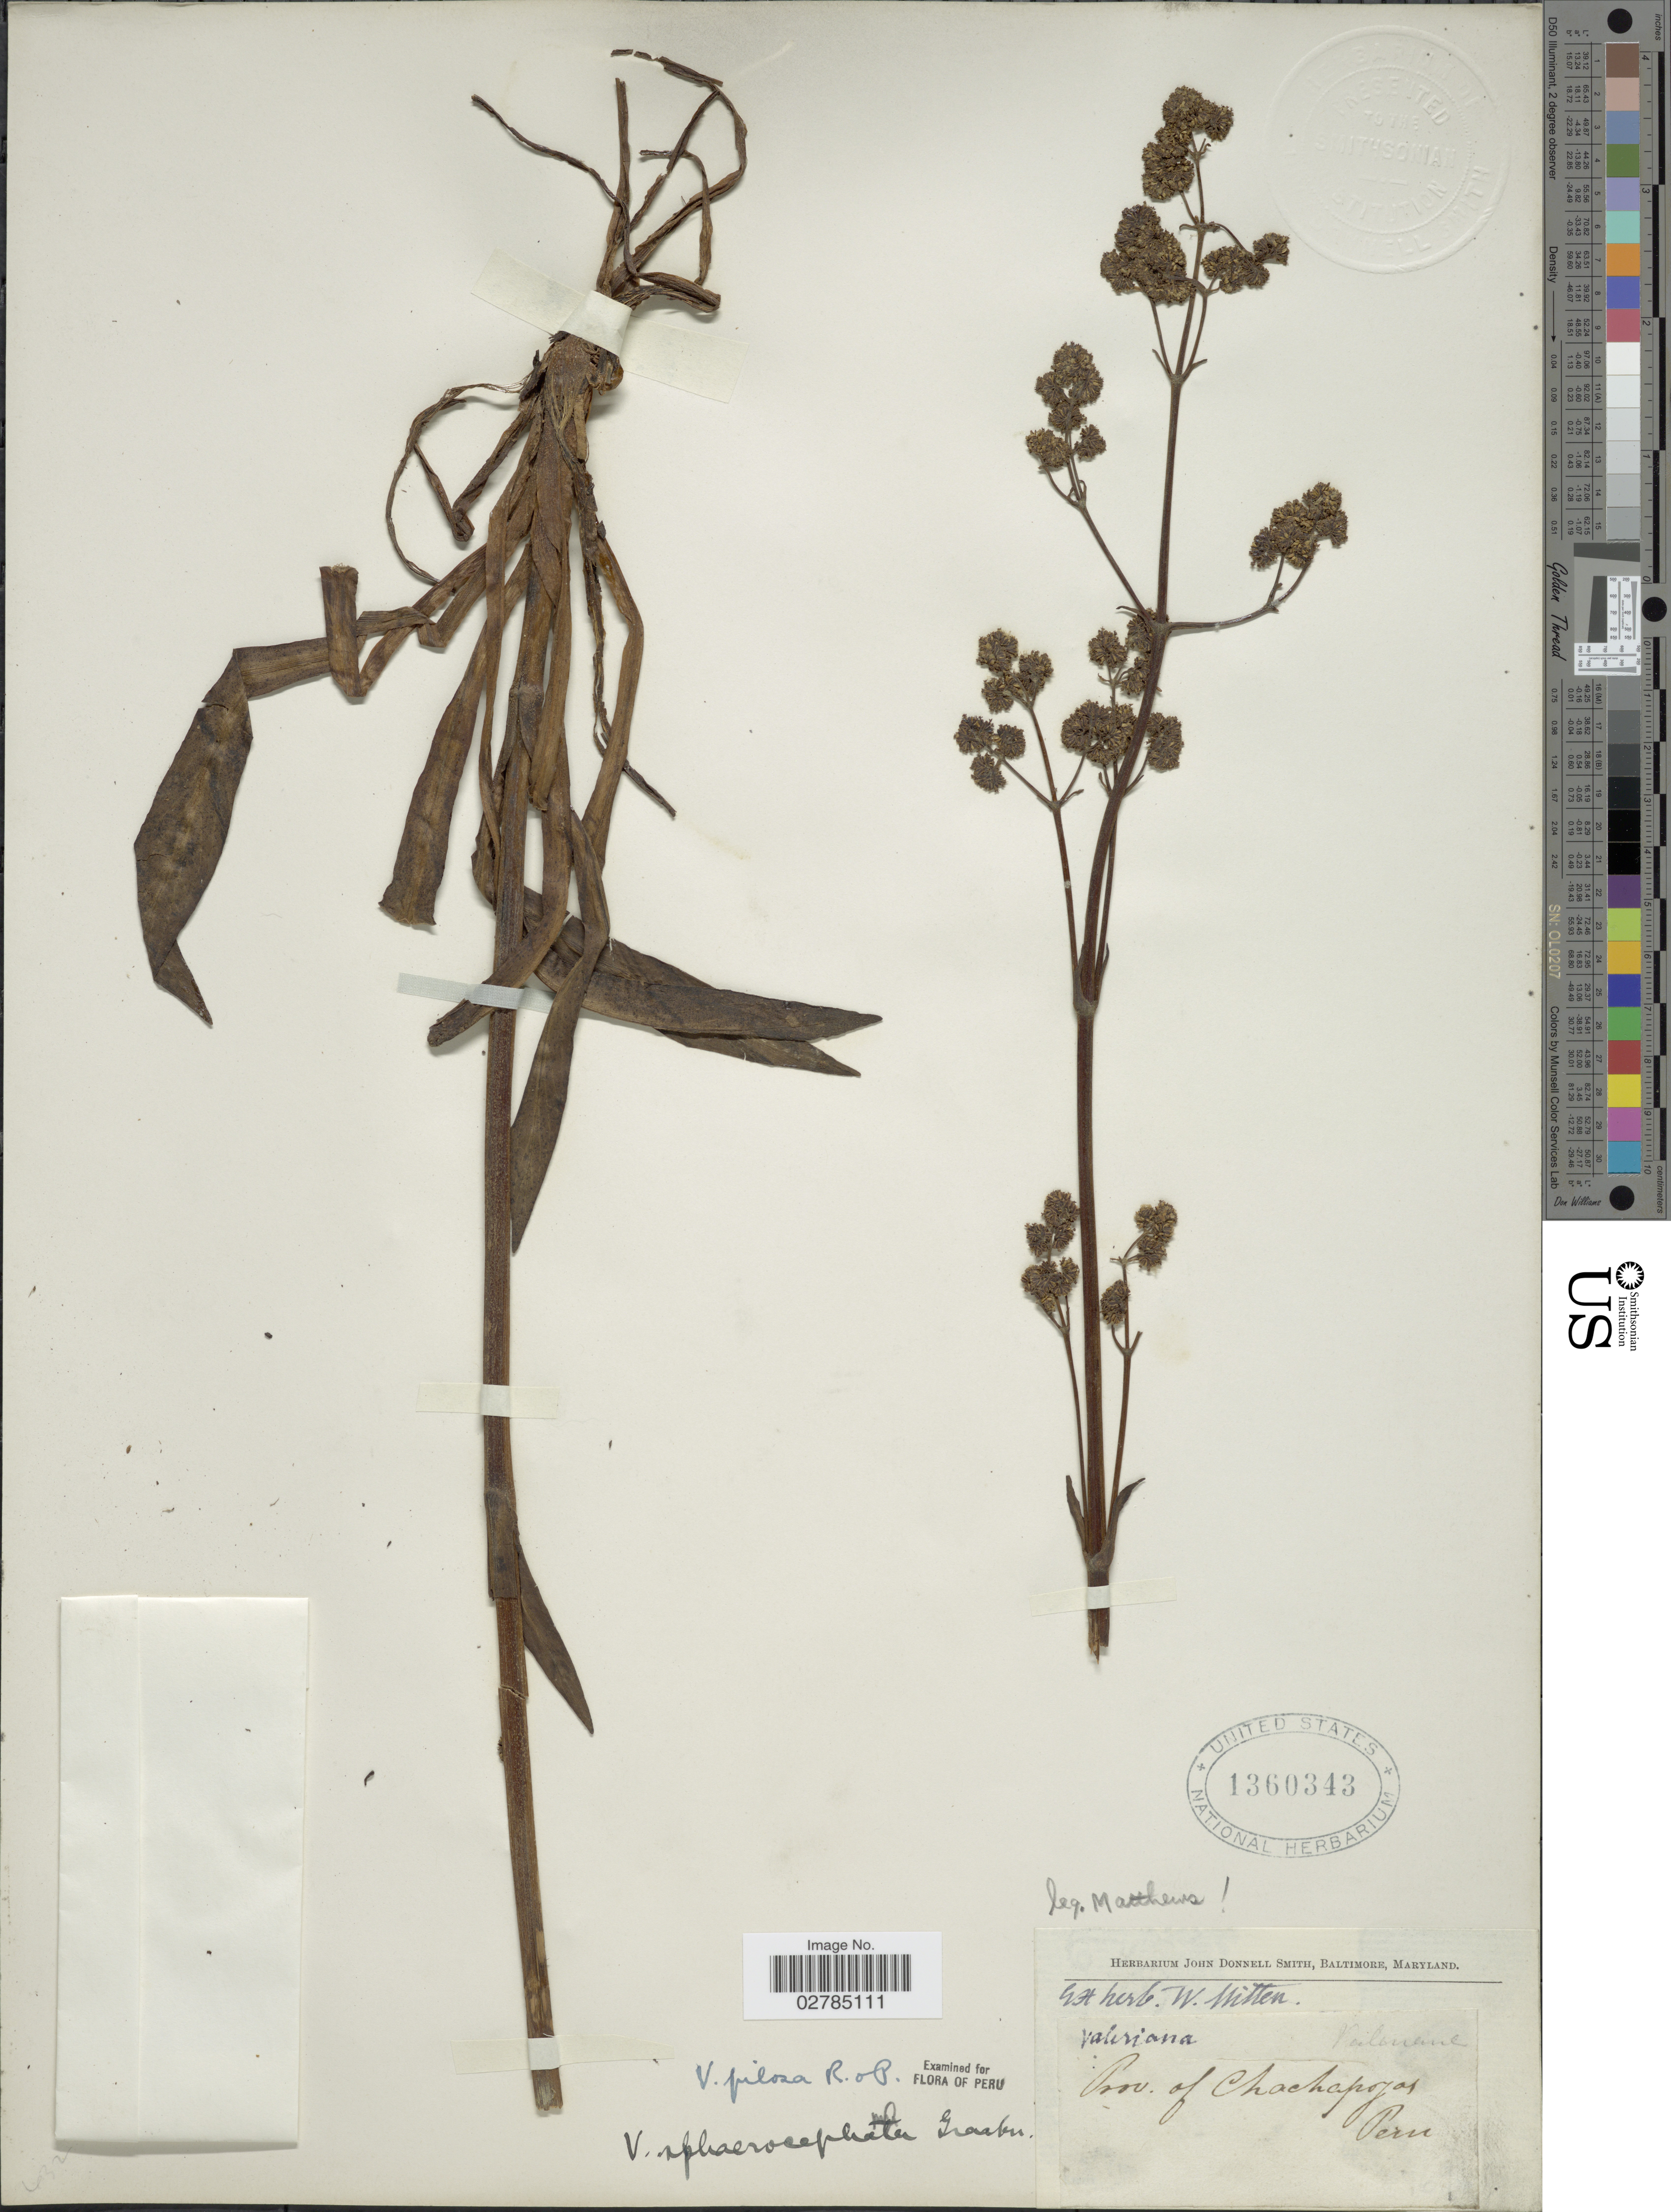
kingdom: Plantae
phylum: Tracheophyta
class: Magnoliopsida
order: Dipsacales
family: Caprifoliaceae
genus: Valeriana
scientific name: Valeriana pilosa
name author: Ruiz & Pav.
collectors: -- Matthews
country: Peru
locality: Prov. of Chachapoyas.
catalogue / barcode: US 1360343